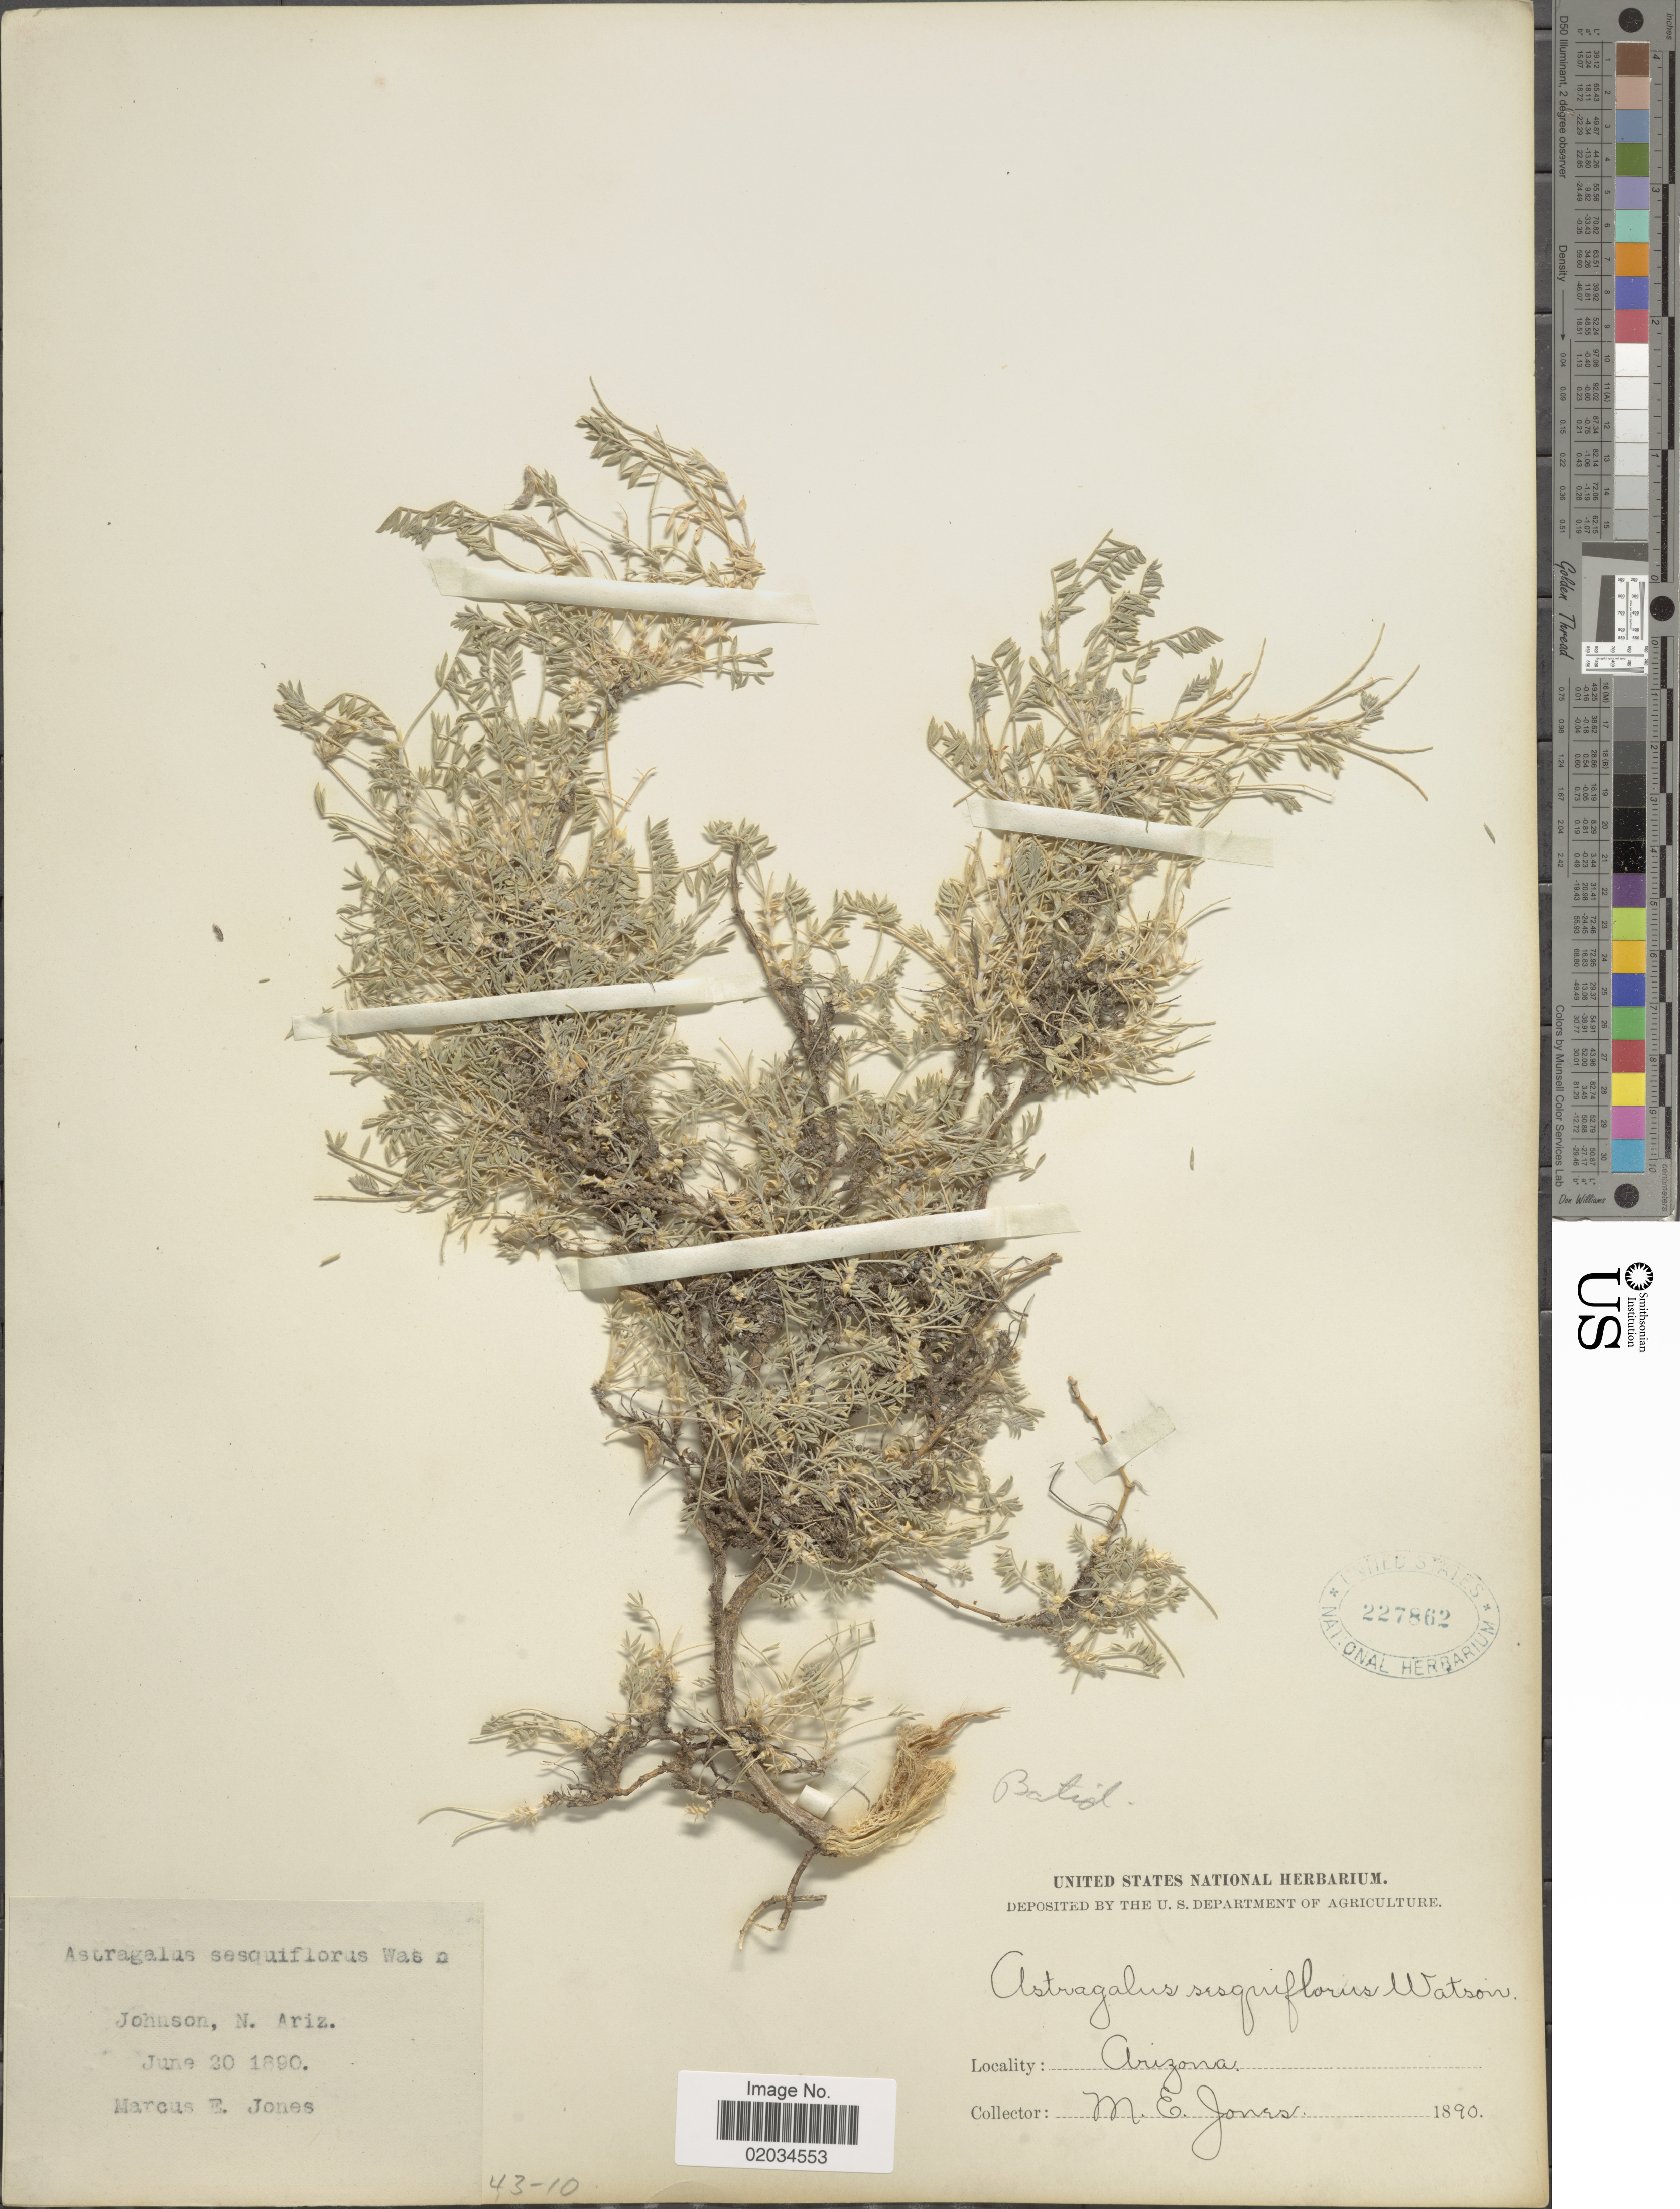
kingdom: Plantae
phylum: Tracheophyta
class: Magnoliopsida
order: Fabales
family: Fabaceae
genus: Astragalus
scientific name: Astragalus sesquiflorus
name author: S. Watson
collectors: M. E. Jones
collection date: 1890-06-20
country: United States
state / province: Arizona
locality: Johnson, N. Ariz.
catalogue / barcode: US 227862